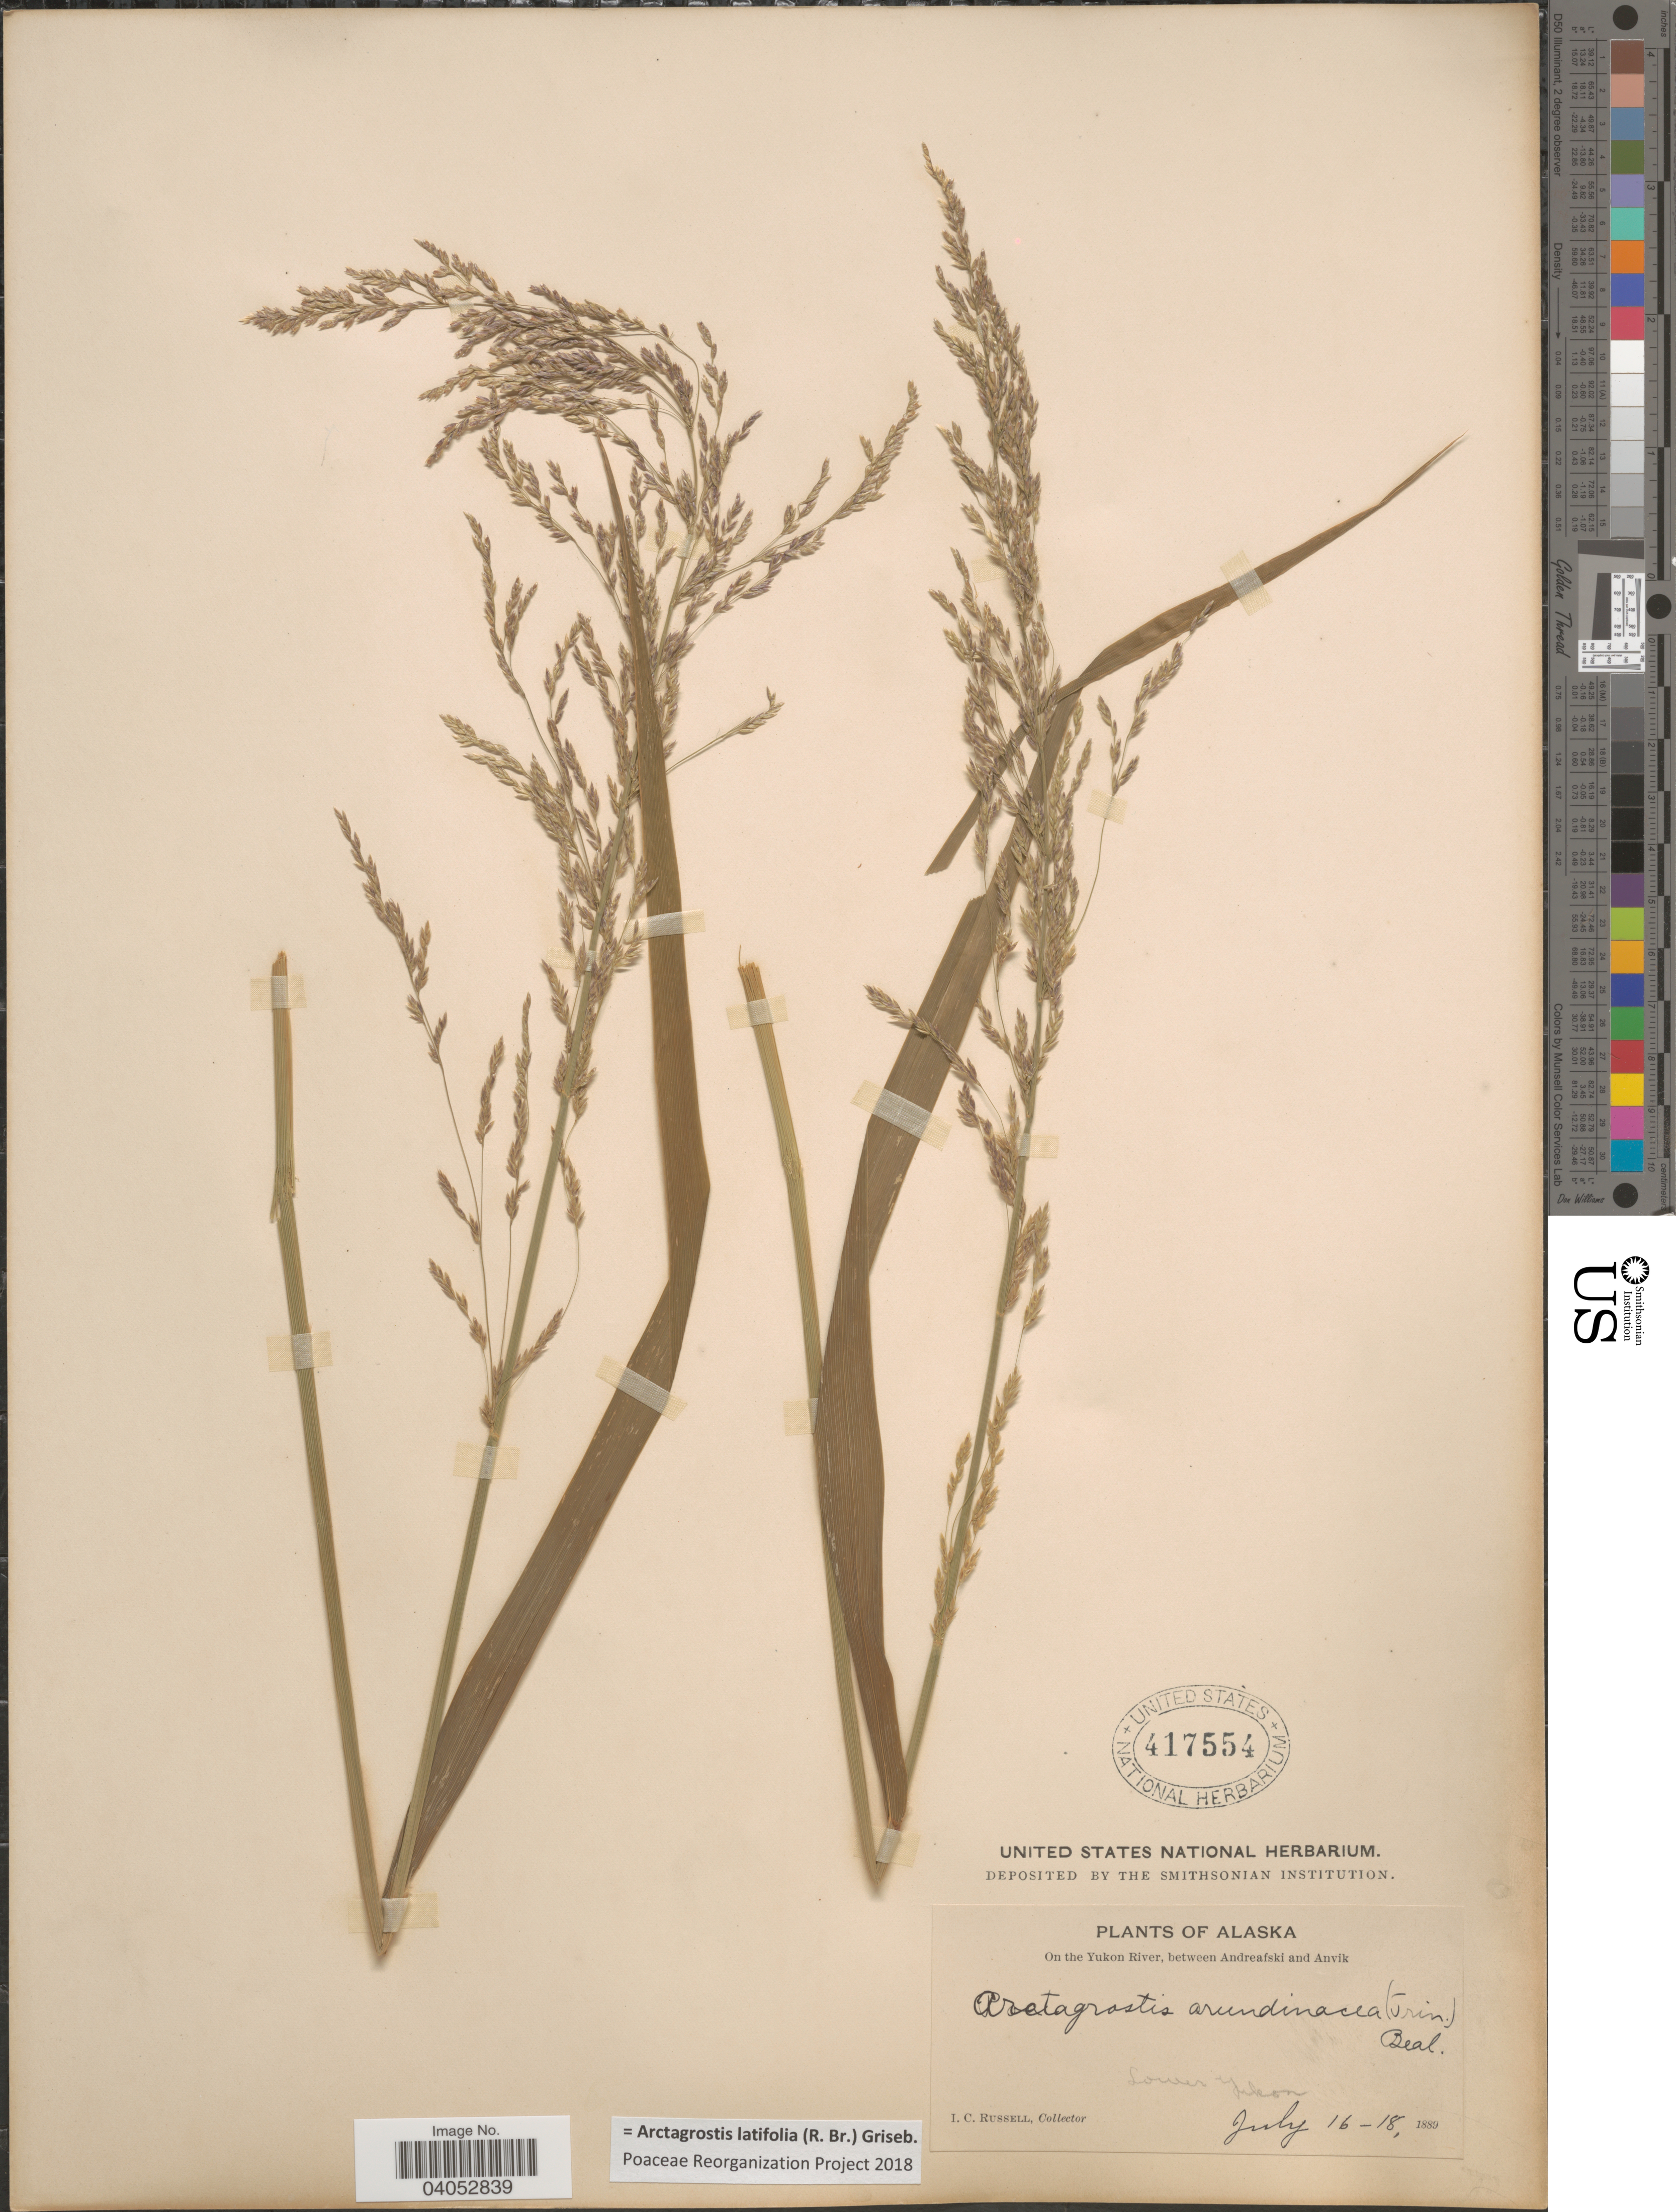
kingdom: Plantae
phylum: Tracheophyta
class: Liliopsida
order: Poales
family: Poaceae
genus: Arctagrostis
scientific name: Arctagrostis latifolia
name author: (R. Br.) Griseb.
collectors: I. C. Russell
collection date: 1889-07-16/1889-07-18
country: United States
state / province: Alaska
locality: On the Yukon River, between Andreafski and Anvik. Lower Yukon.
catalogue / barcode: US 417554